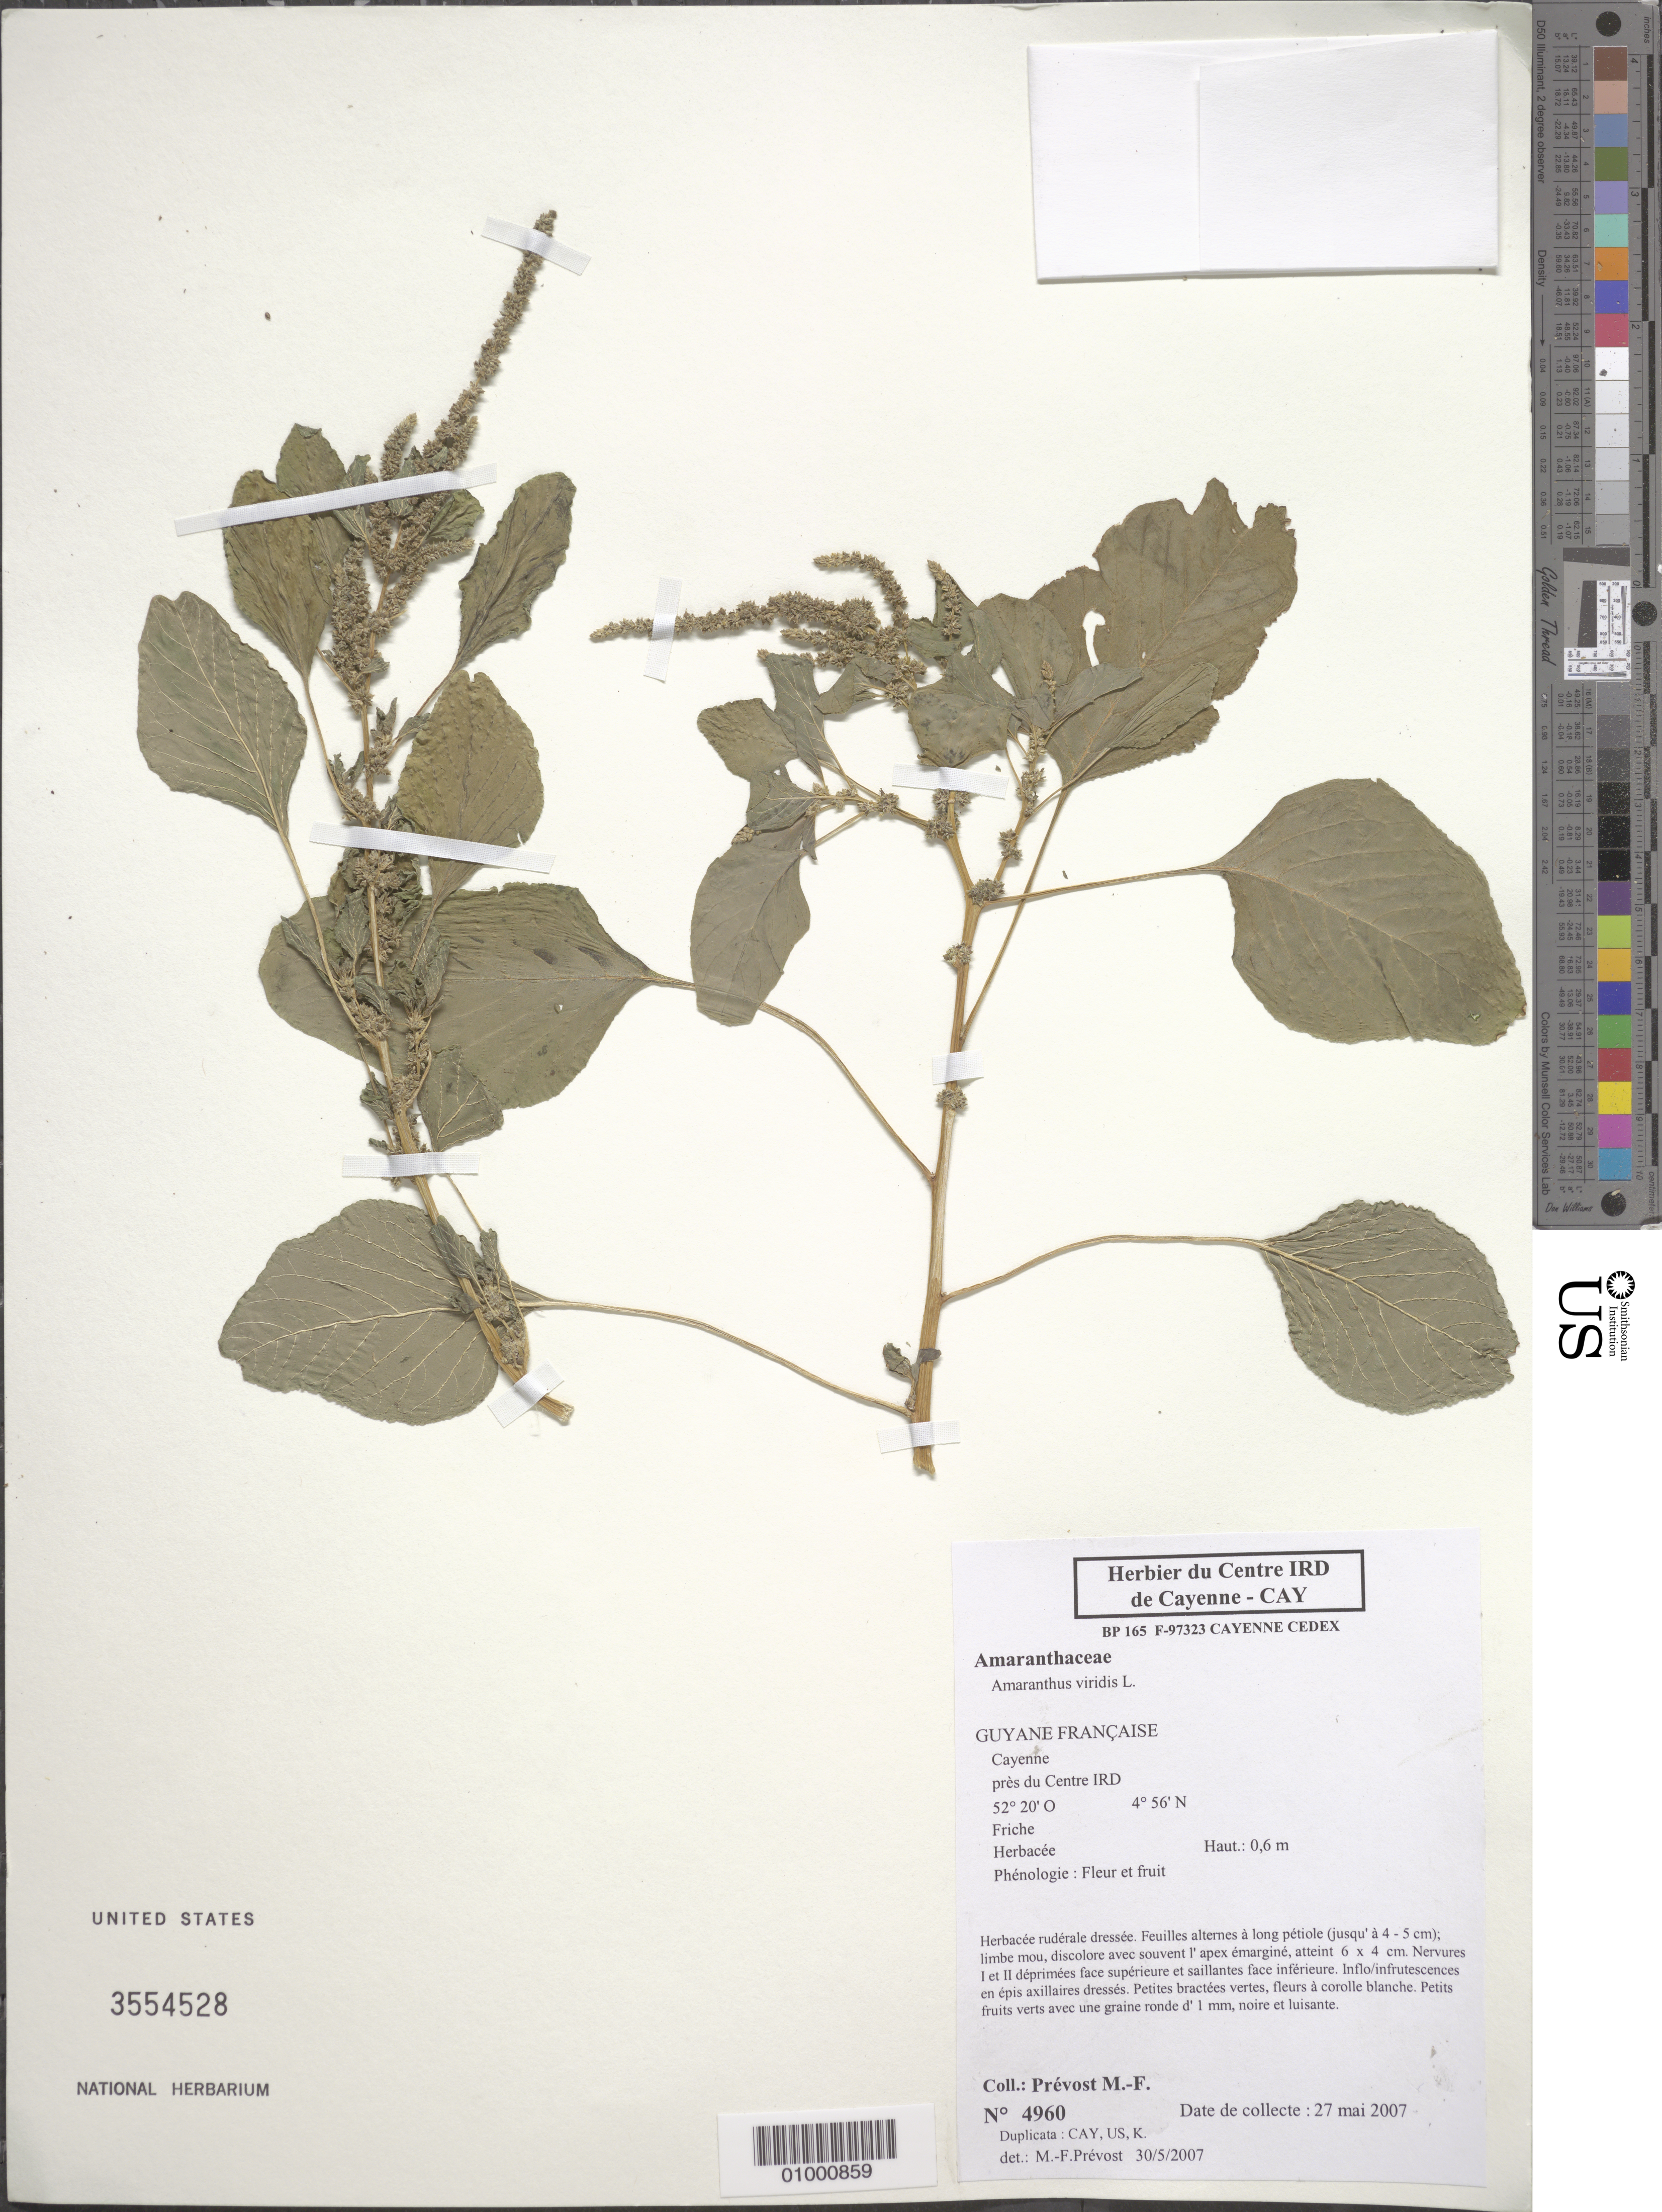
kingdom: Plantae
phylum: Tracheophyta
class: Magnoliopsida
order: Caryophyllales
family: Amaranthaceae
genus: Amaranthus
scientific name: Amaranthus viridis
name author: L.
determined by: Prévost, M.-F.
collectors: M.-F. Prévost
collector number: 4960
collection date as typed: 27-May-07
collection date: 2007-05-27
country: French Guiana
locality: Cayenne, pres du Centre IRD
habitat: Friche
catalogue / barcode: US 3554528